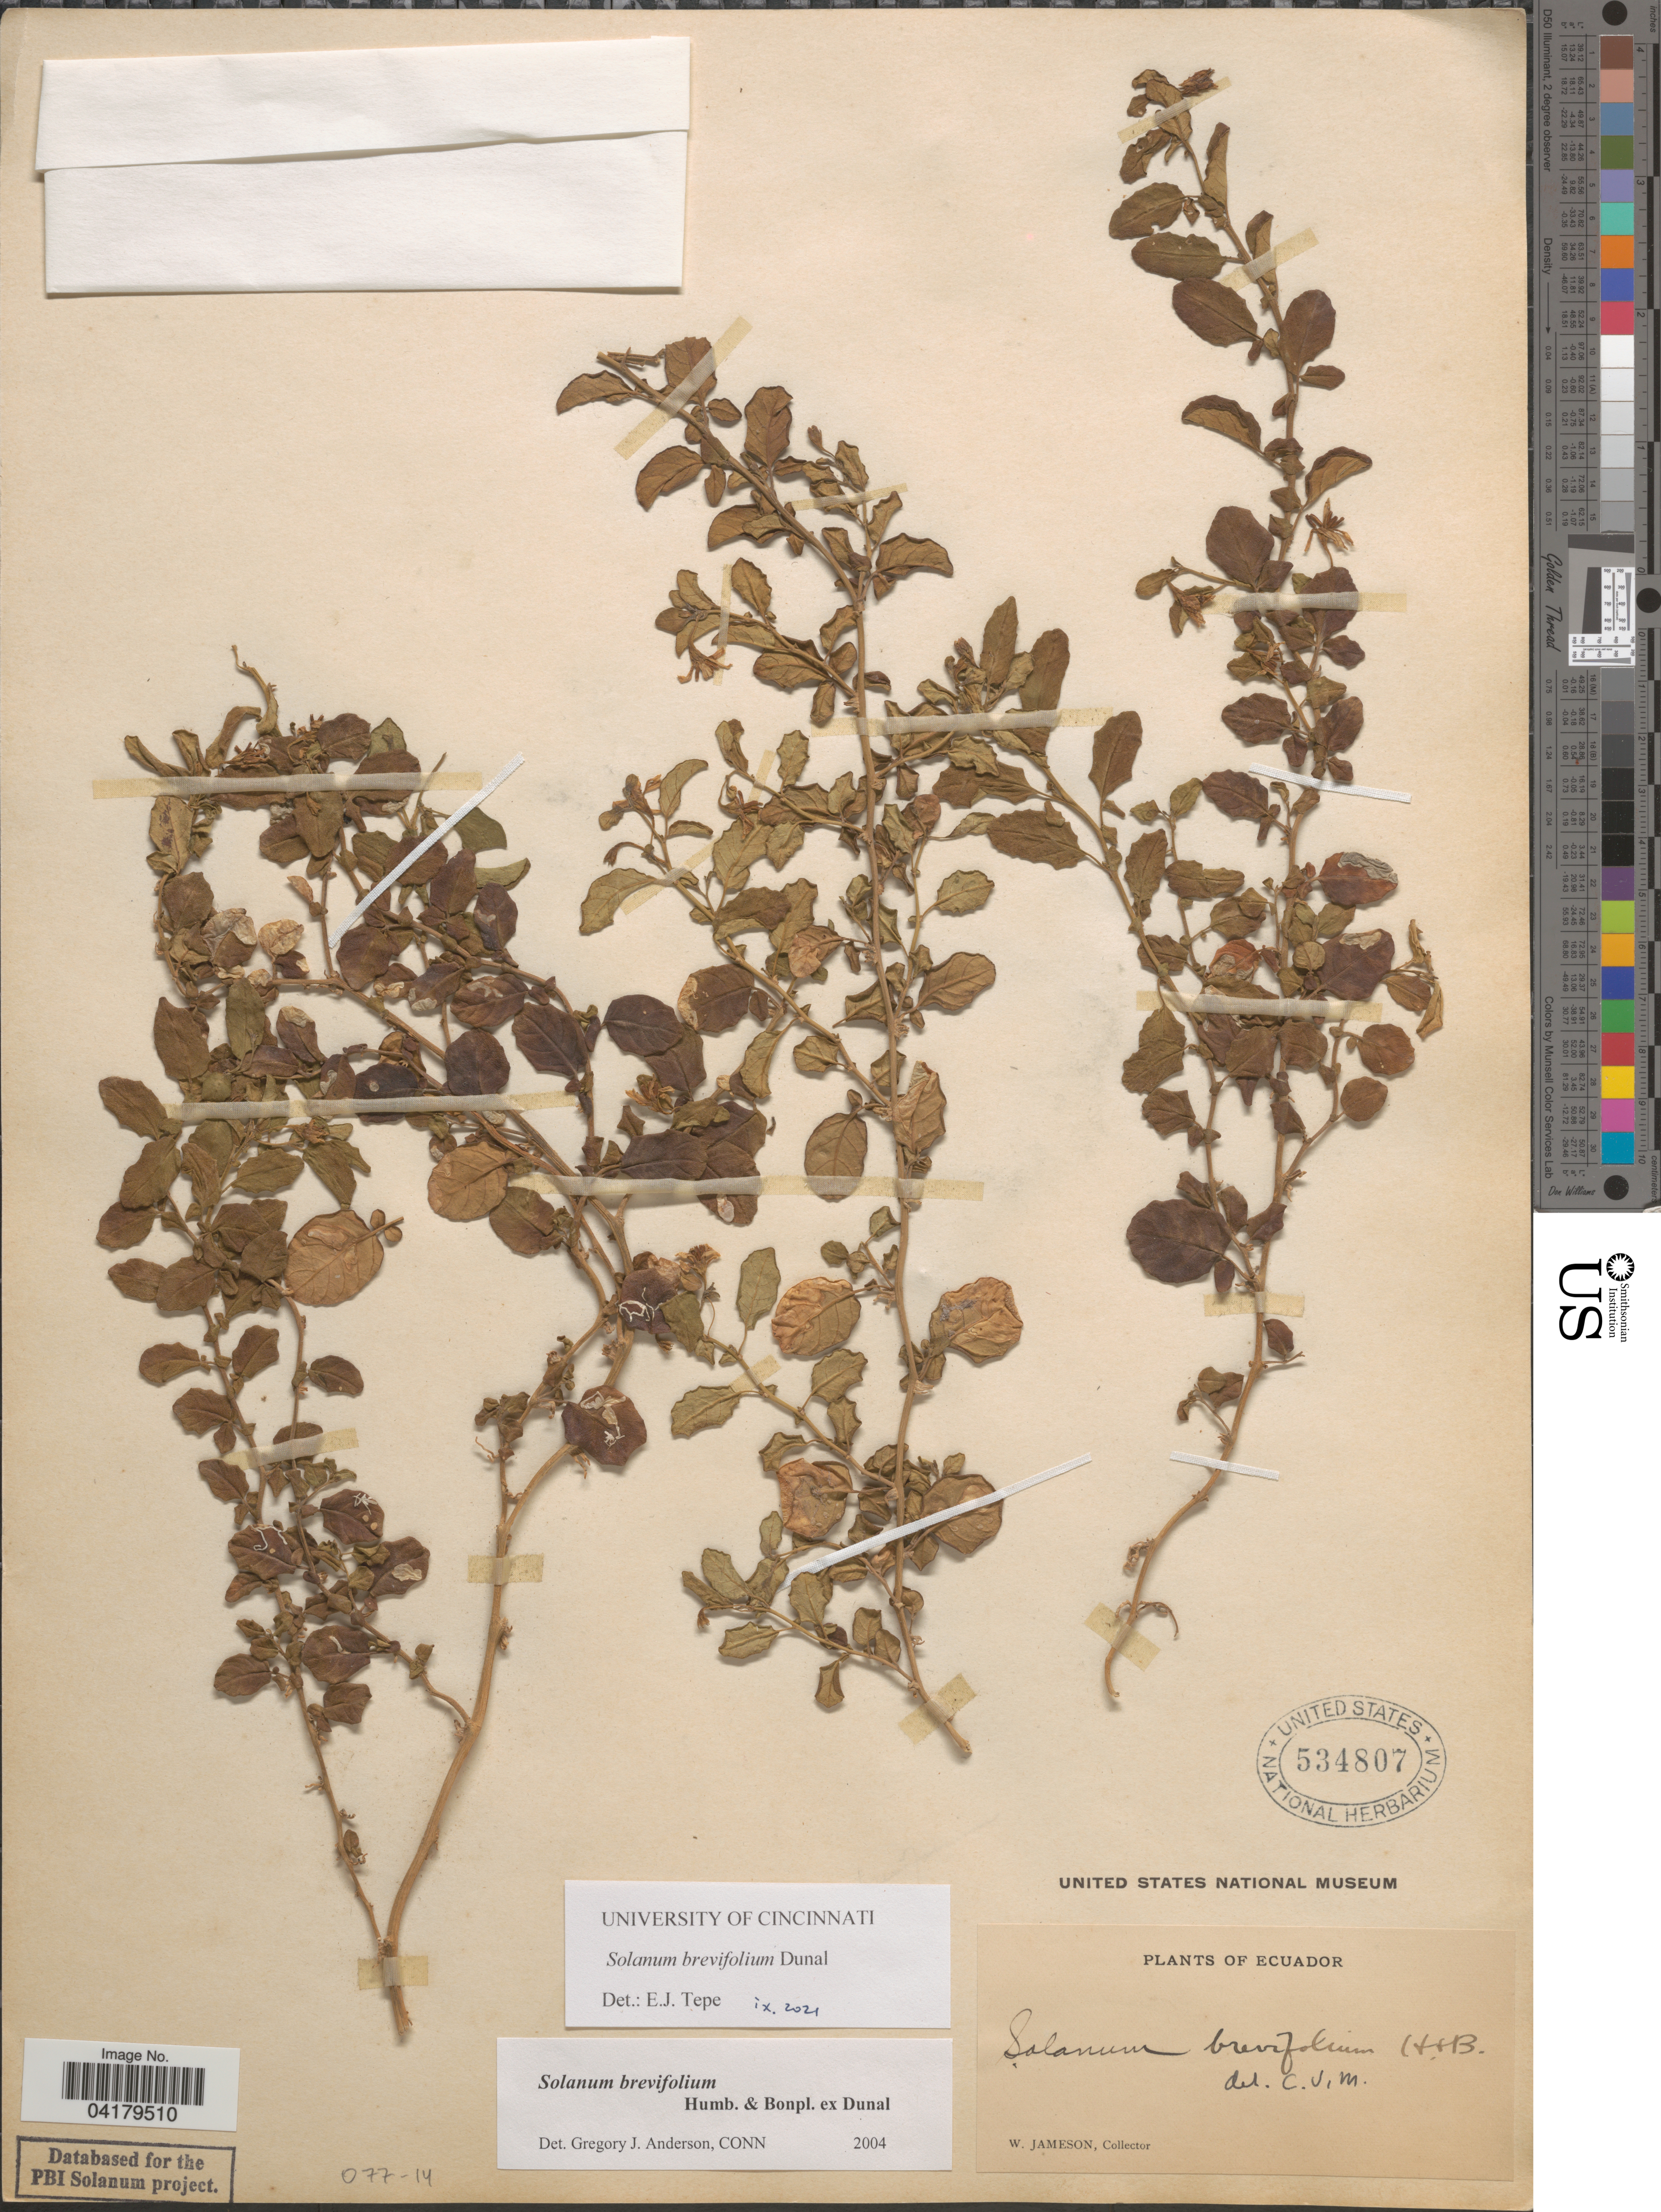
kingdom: Plantae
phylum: Tracheophyta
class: Magnoliopsida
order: Solanales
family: Solanaceae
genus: Solanum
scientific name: Solanum brevifolium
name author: Dunal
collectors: W. Jameson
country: Ecuador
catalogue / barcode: US 534807